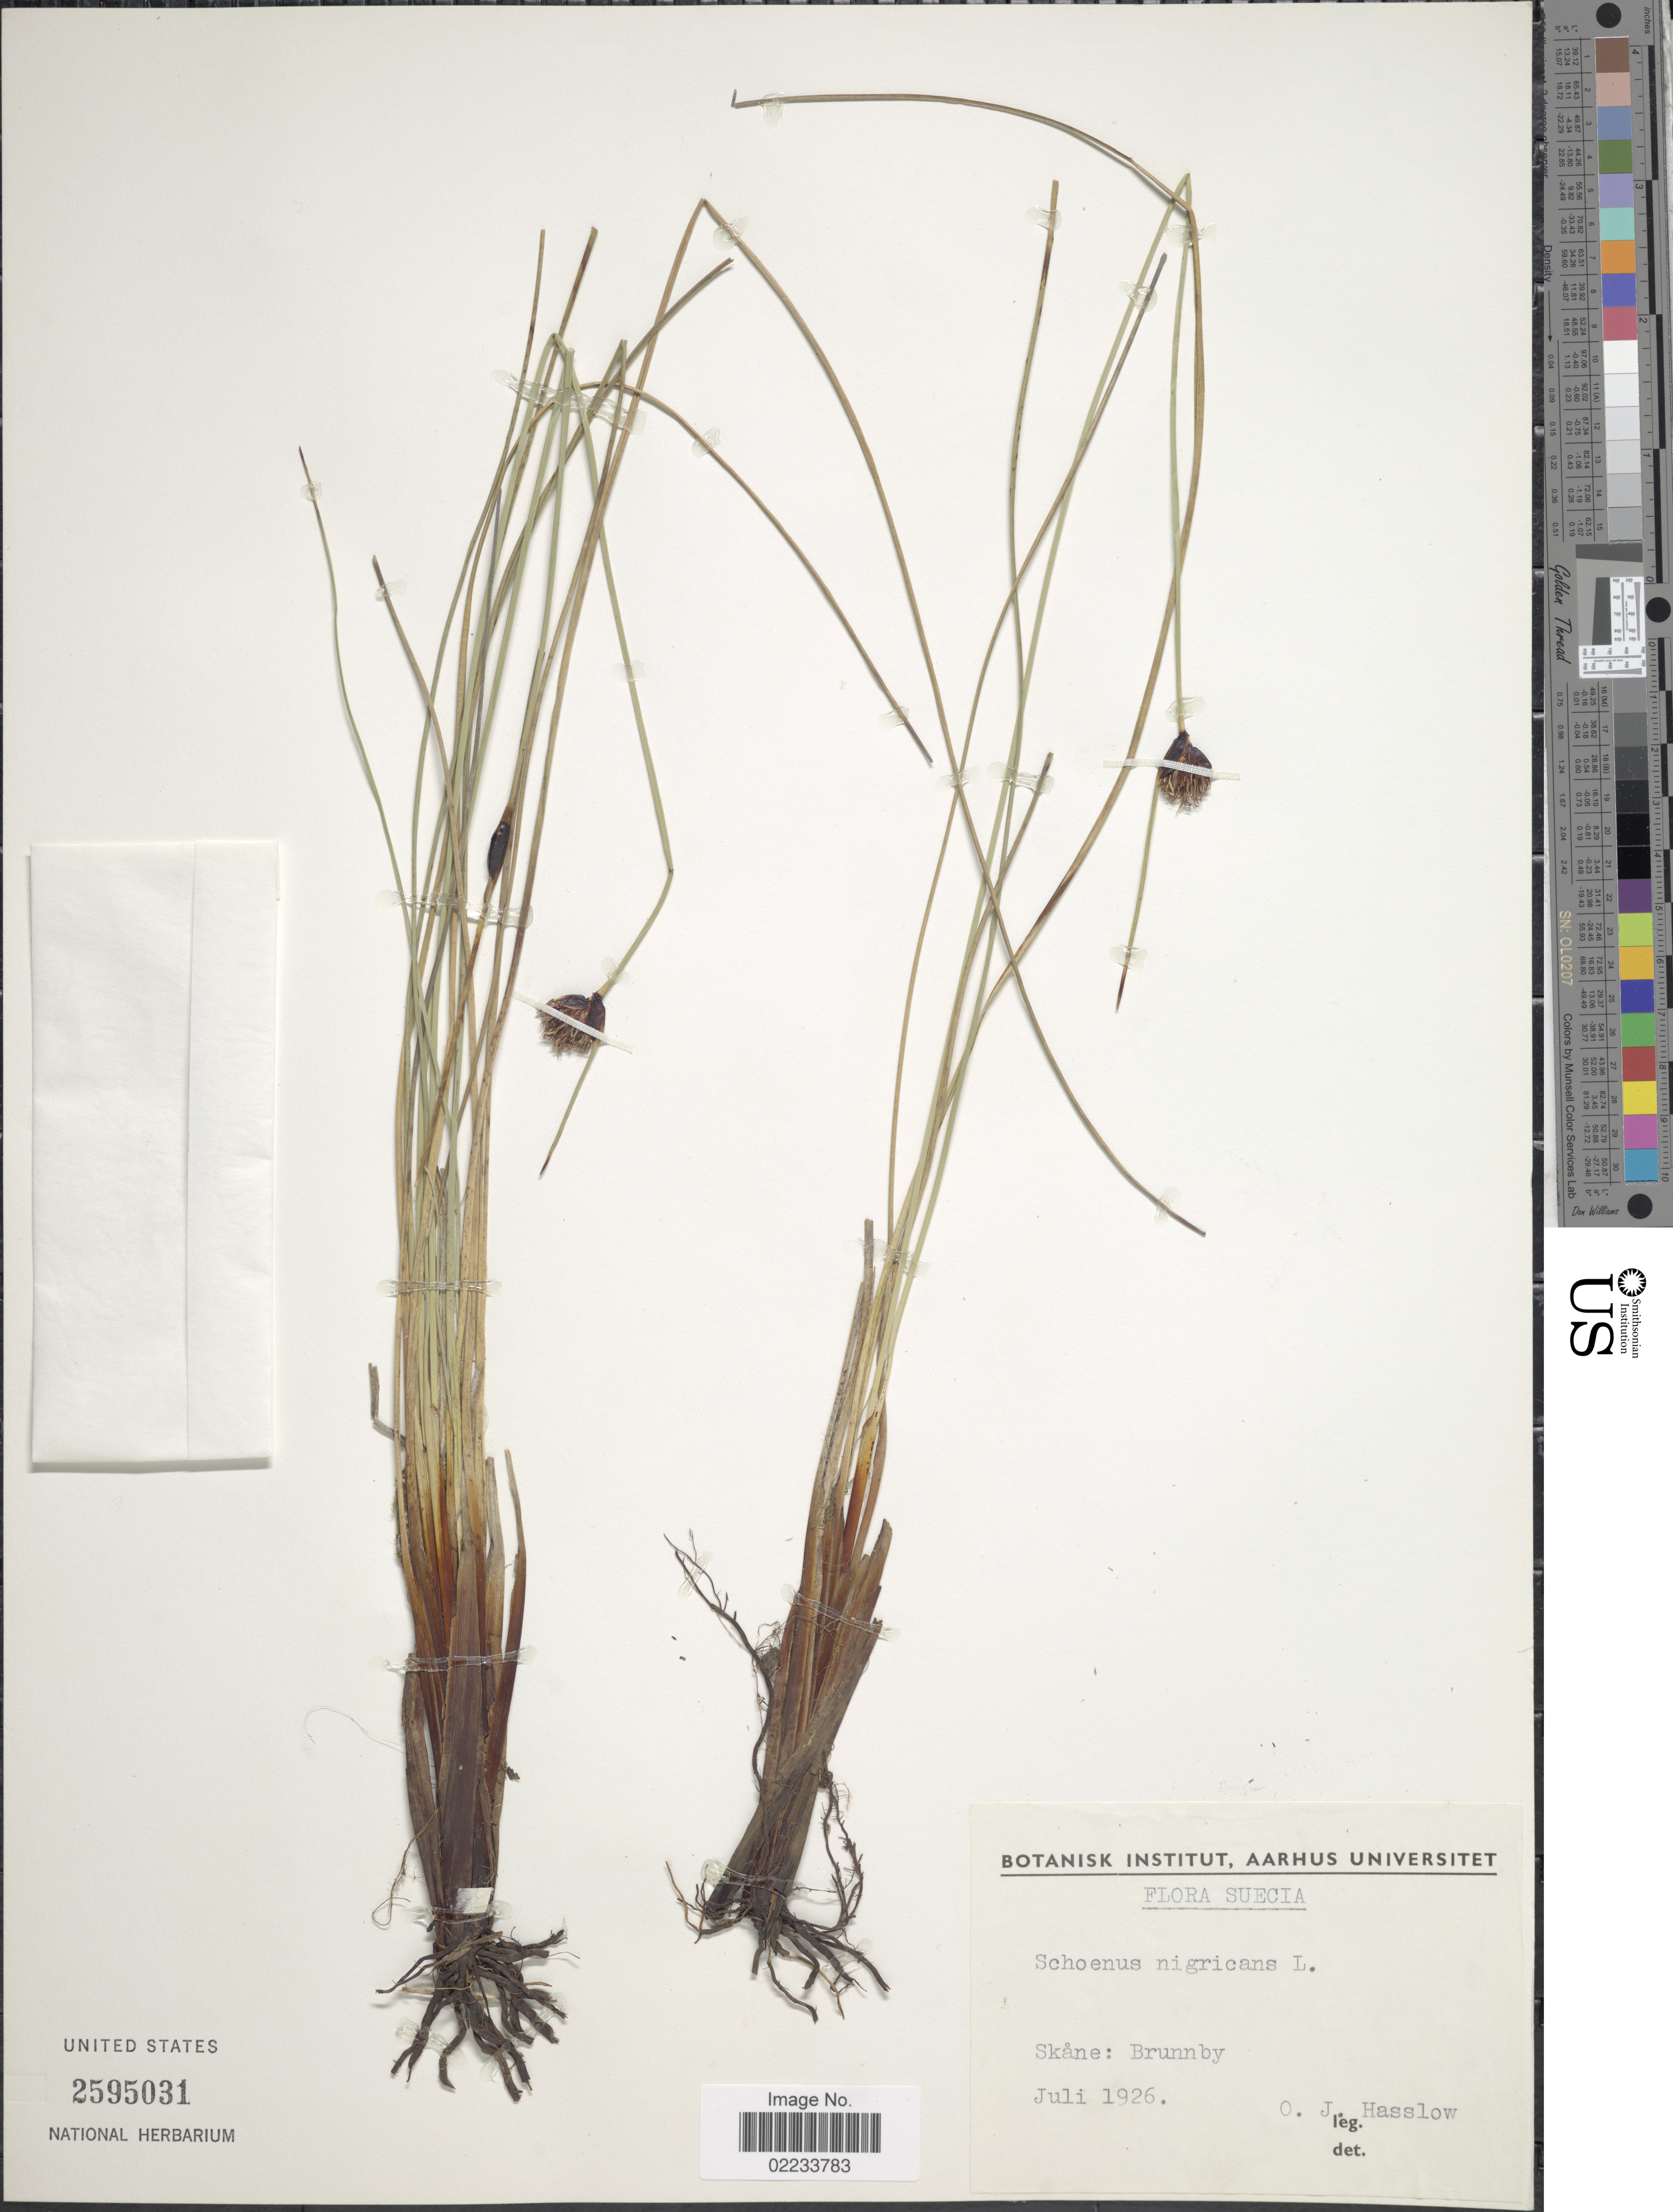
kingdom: Plantae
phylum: Tracheophyta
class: Liliopsida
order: Poales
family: Cyperaceae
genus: Schoenus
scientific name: Schoenus nigricans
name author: L.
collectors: O. Hasslow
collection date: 1926-07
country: Sweden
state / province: Skåne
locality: Brunnby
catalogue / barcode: US 2595031